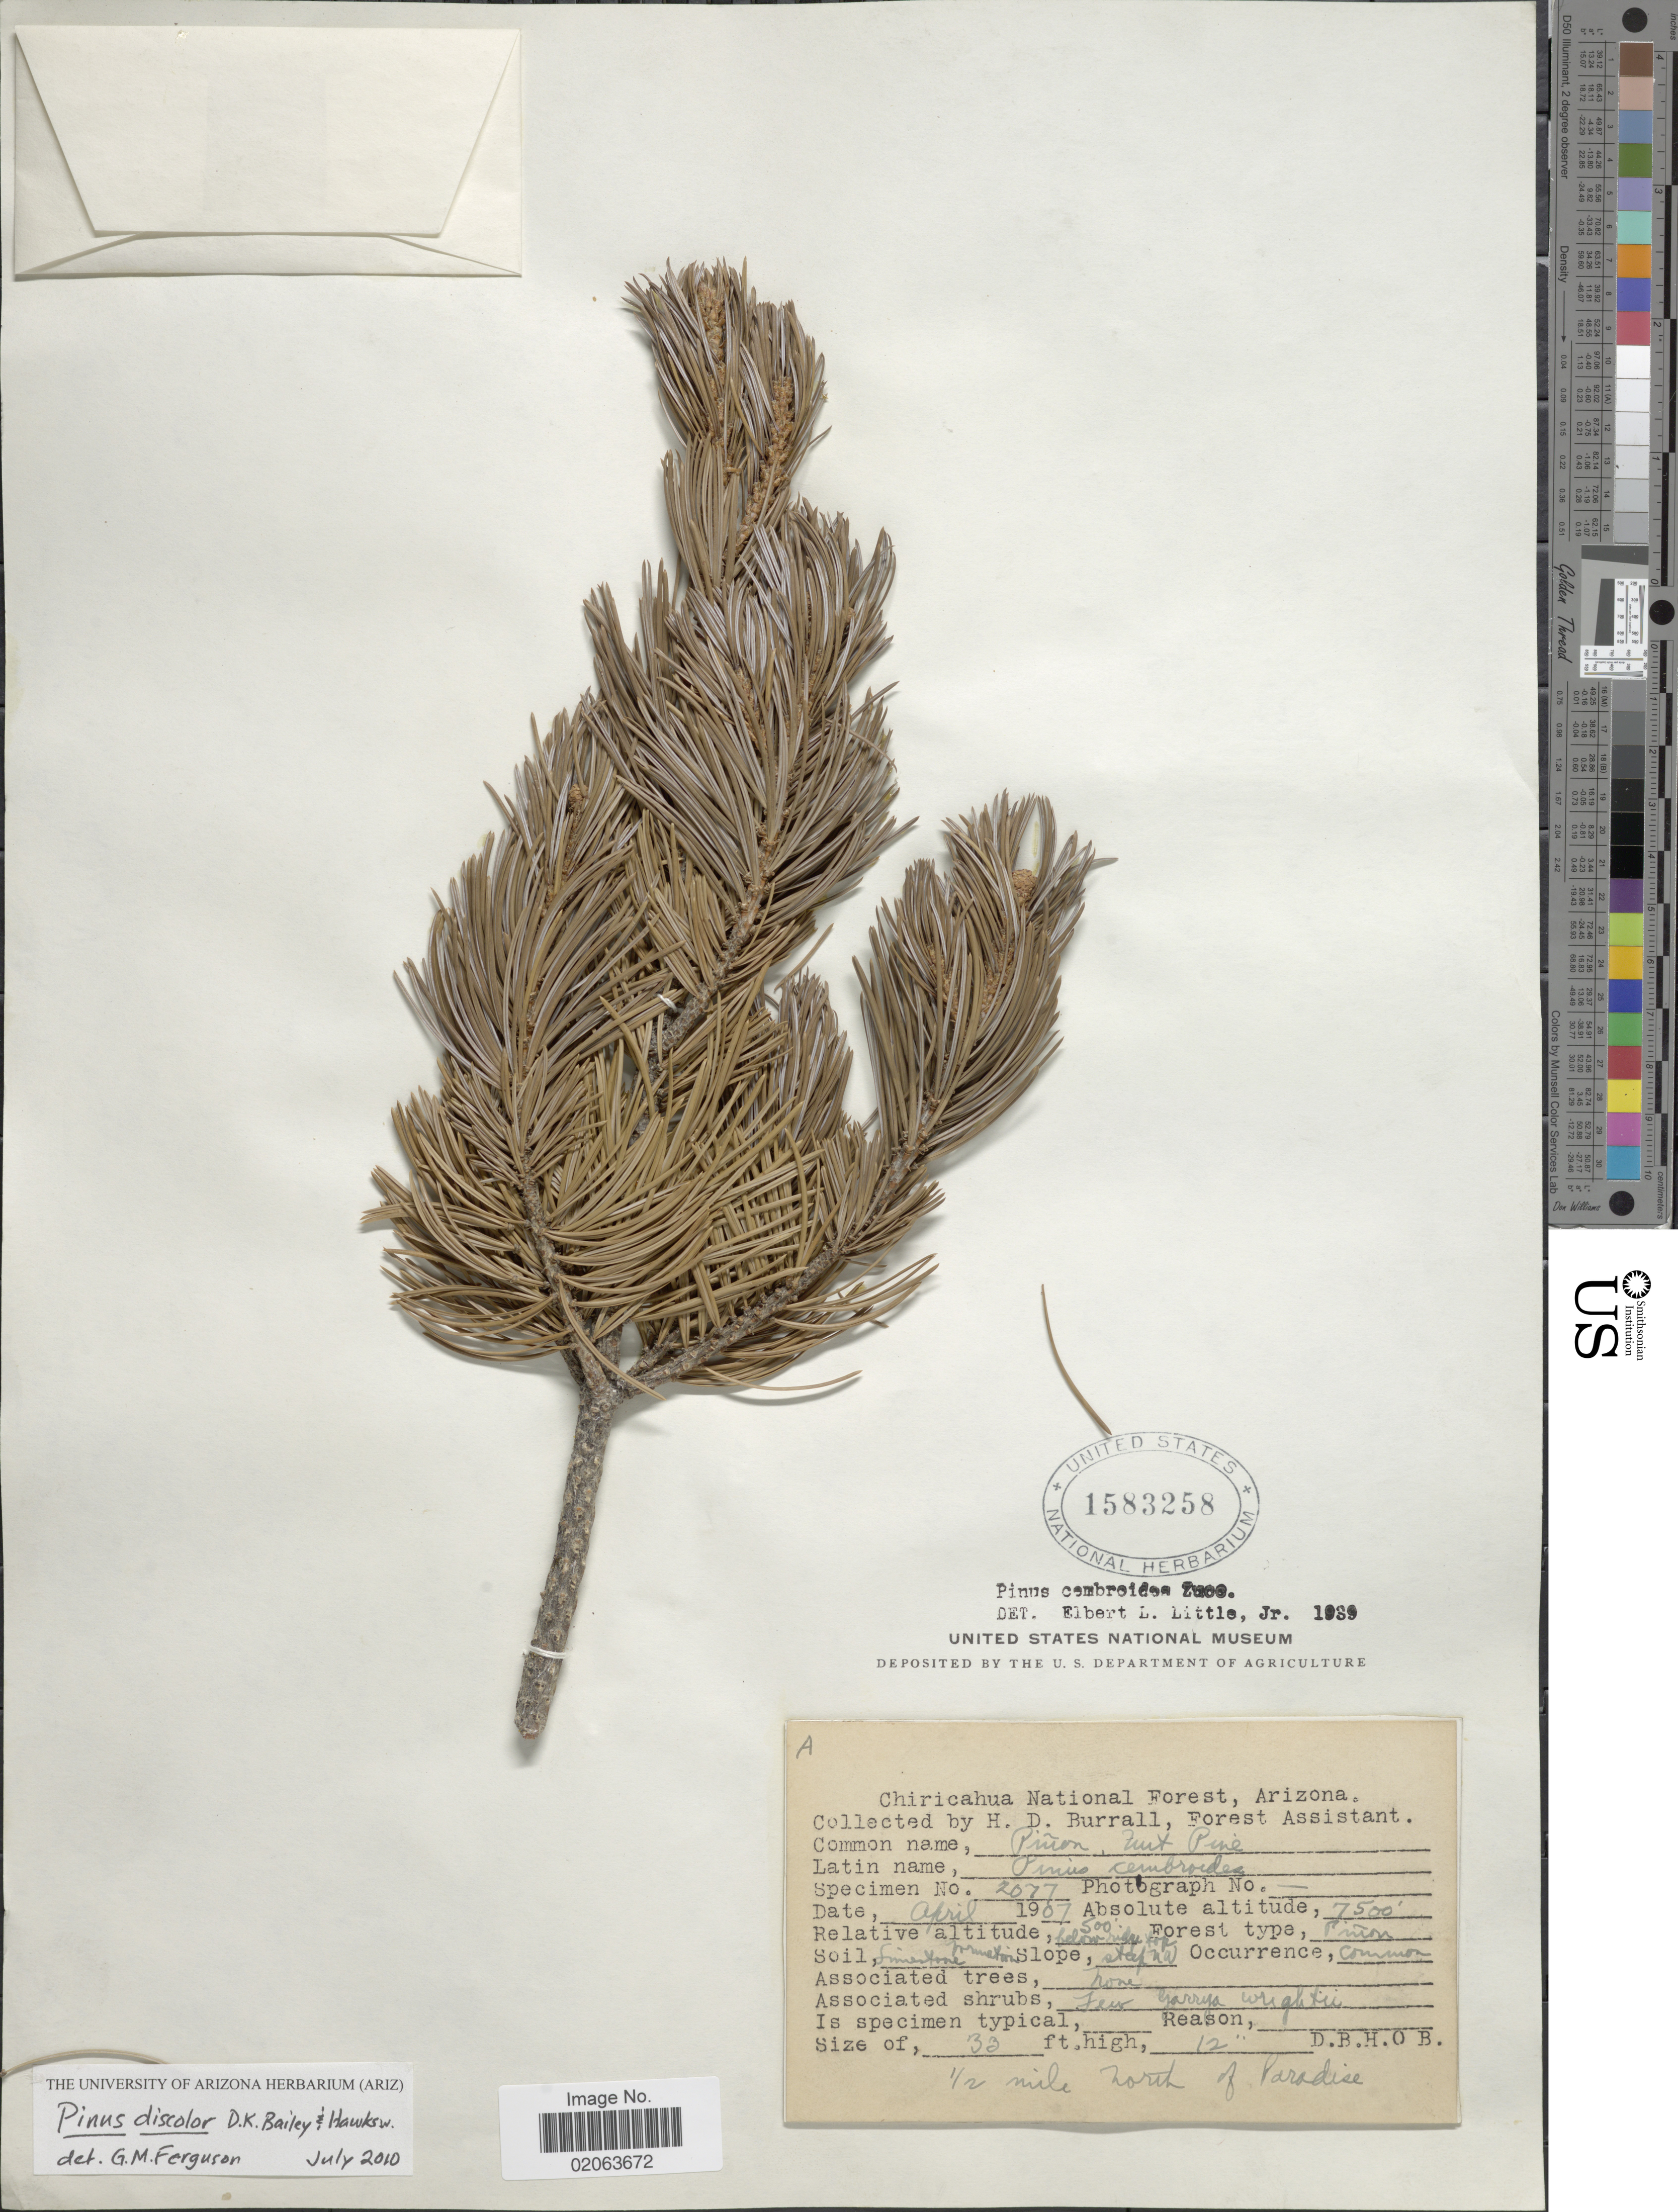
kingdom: Plantae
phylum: Tracheophyta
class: Pinopsida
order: Pinales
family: Pinaceae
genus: Pinus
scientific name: Pinus discolor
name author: D.K. Bailey & Hawksw.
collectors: H. Burrall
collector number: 2077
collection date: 1907-04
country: United States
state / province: Arizona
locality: Chiricahua National Forest. 1/2 mile north of Paradise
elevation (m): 2286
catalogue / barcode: US 1583258